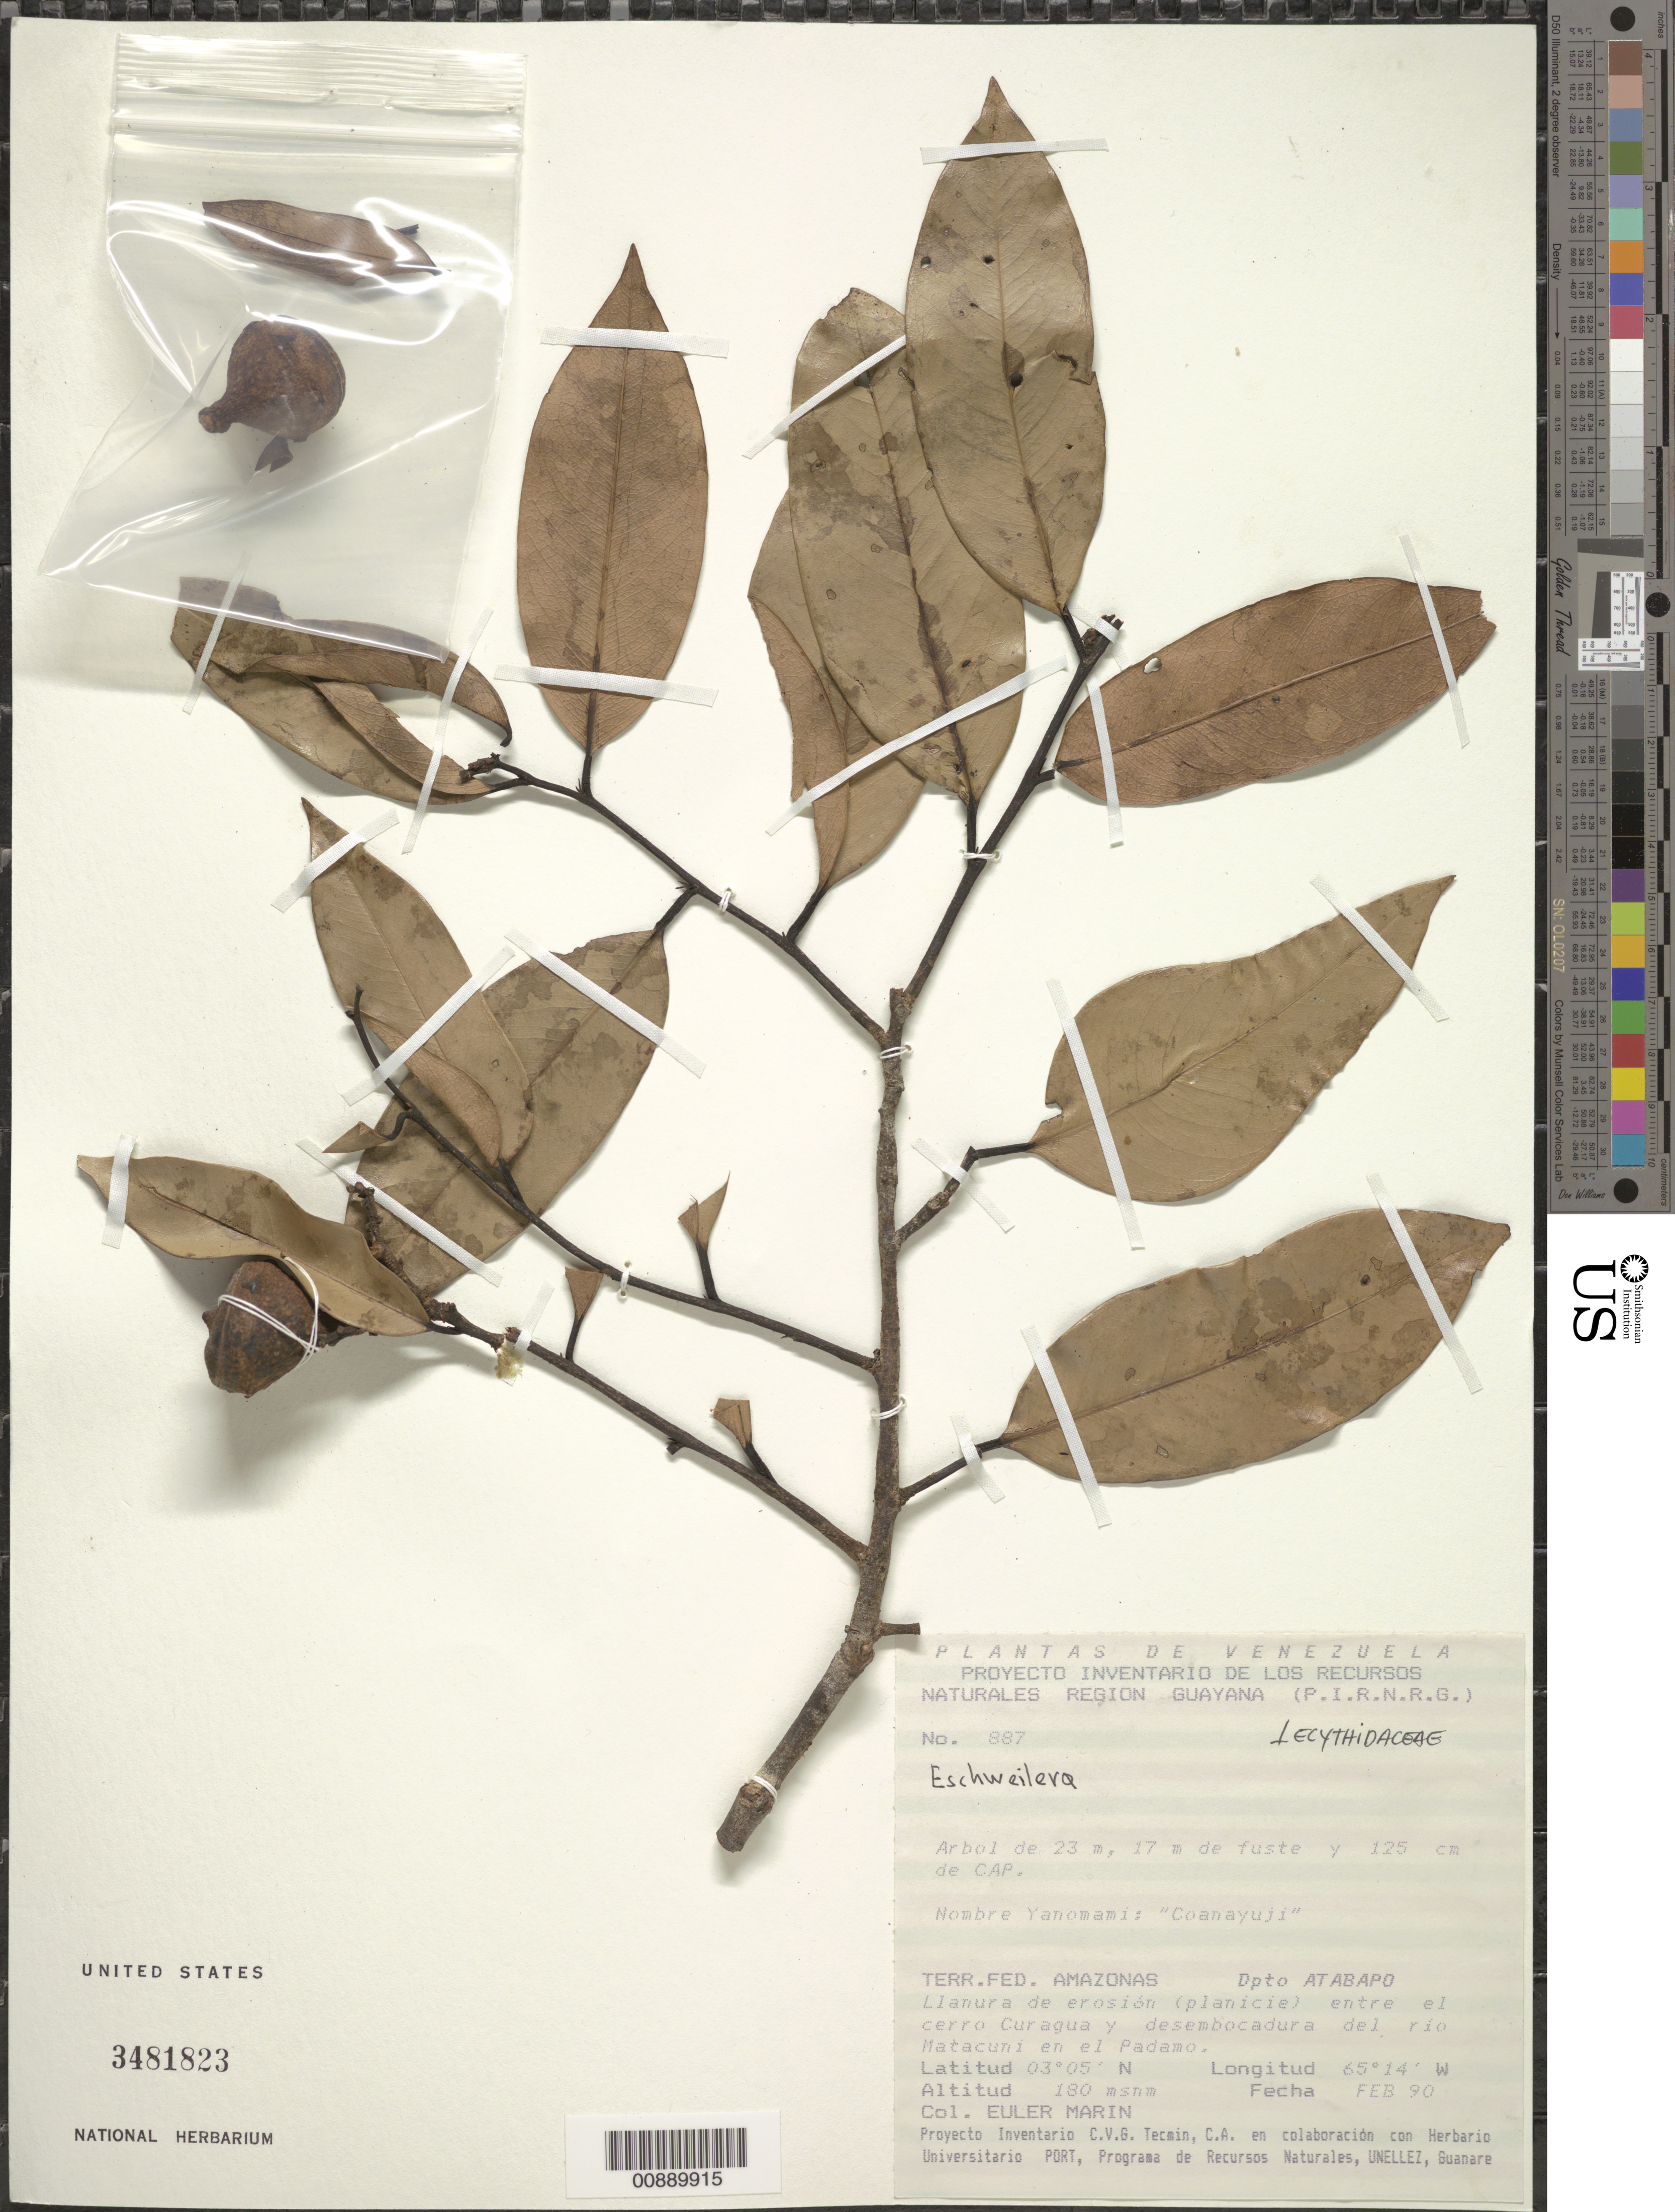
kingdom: Plantae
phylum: Tracheophyta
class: Magnoliopsida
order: Ericales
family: Lecythidaceae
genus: Eschweilera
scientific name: Eschweilera sp.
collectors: E. Marin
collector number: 887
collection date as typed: Feb-90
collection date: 1990-02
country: Venezuela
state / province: Amazonas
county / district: Atabapo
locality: Cerro Curagua a desembocadura del río Matacuni en el río Padamo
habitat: Llanura de erosión (planicie)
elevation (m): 180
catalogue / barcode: US 3481823